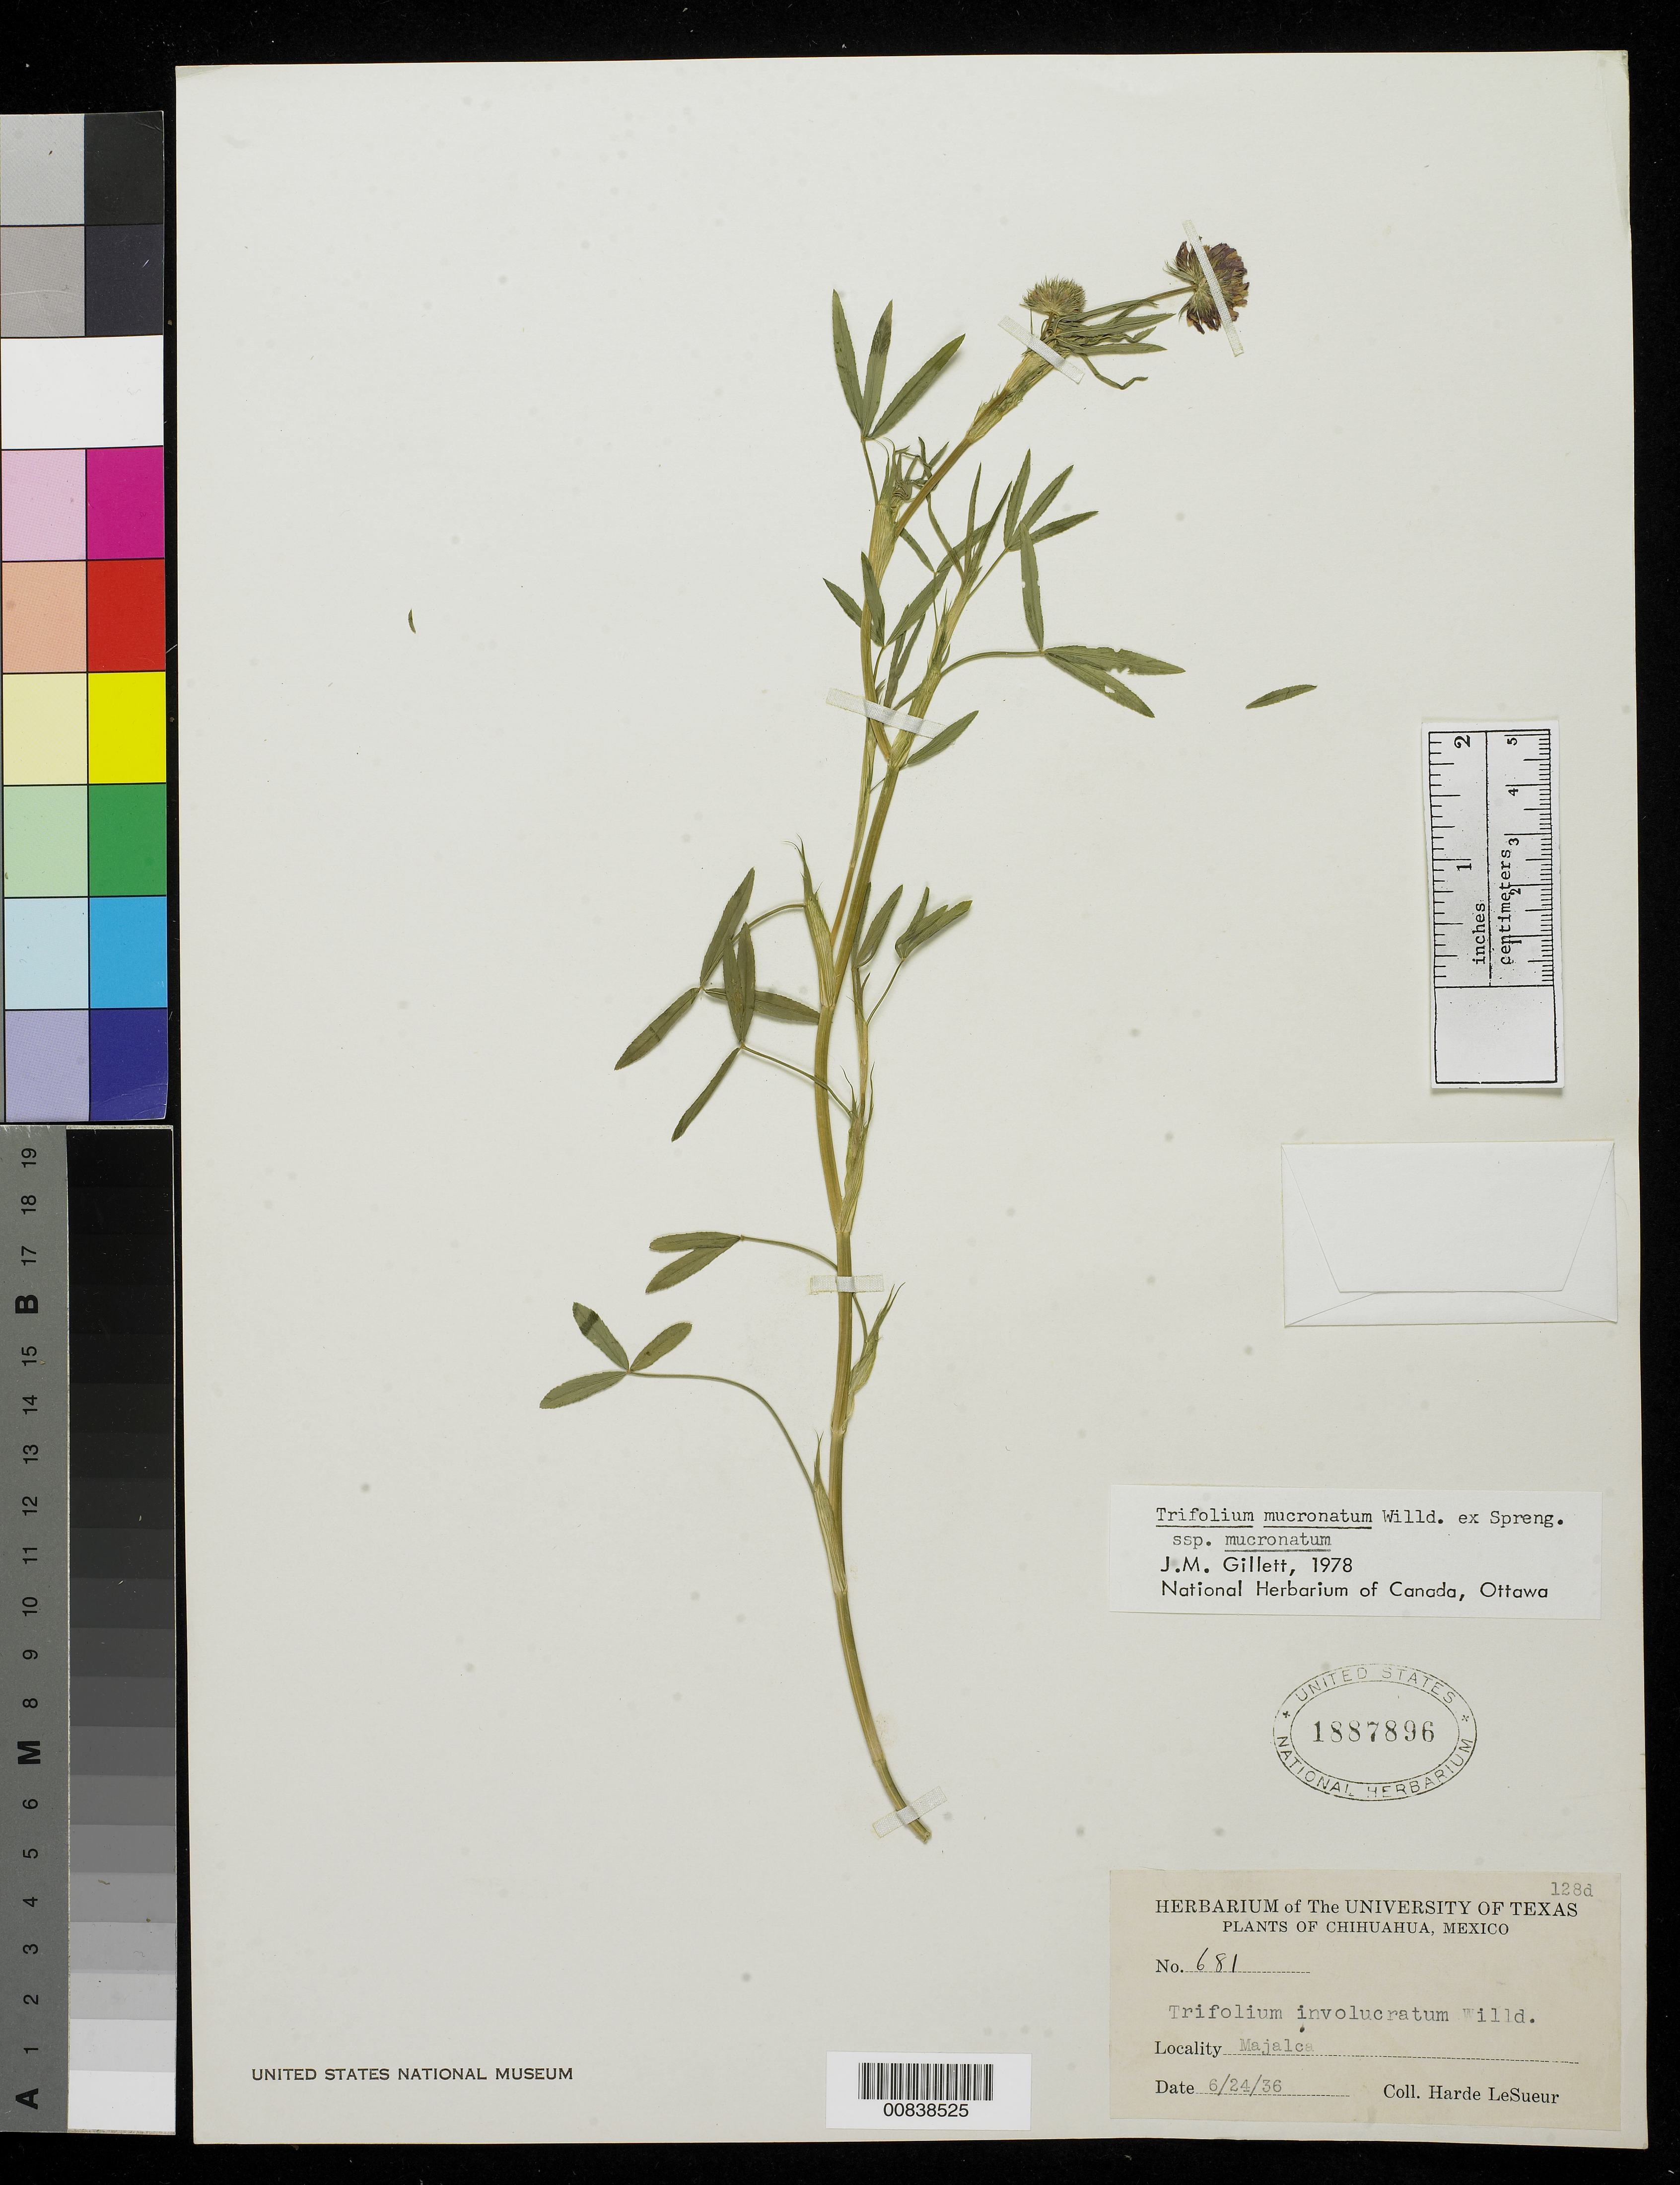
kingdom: Plantae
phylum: Tracheophyta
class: Magnoliopsida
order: Fabales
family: Fabaceae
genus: Trifolium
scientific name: Trifolium mucronatum subsp. mucronatum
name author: Willd. ex Spreng.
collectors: D. H. LeSueur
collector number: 681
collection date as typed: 24 Jun 1936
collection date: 1936-06-24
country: Mexico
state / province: Chihuahua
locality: Majalca, Chihuahua.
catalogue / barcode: US 1887896